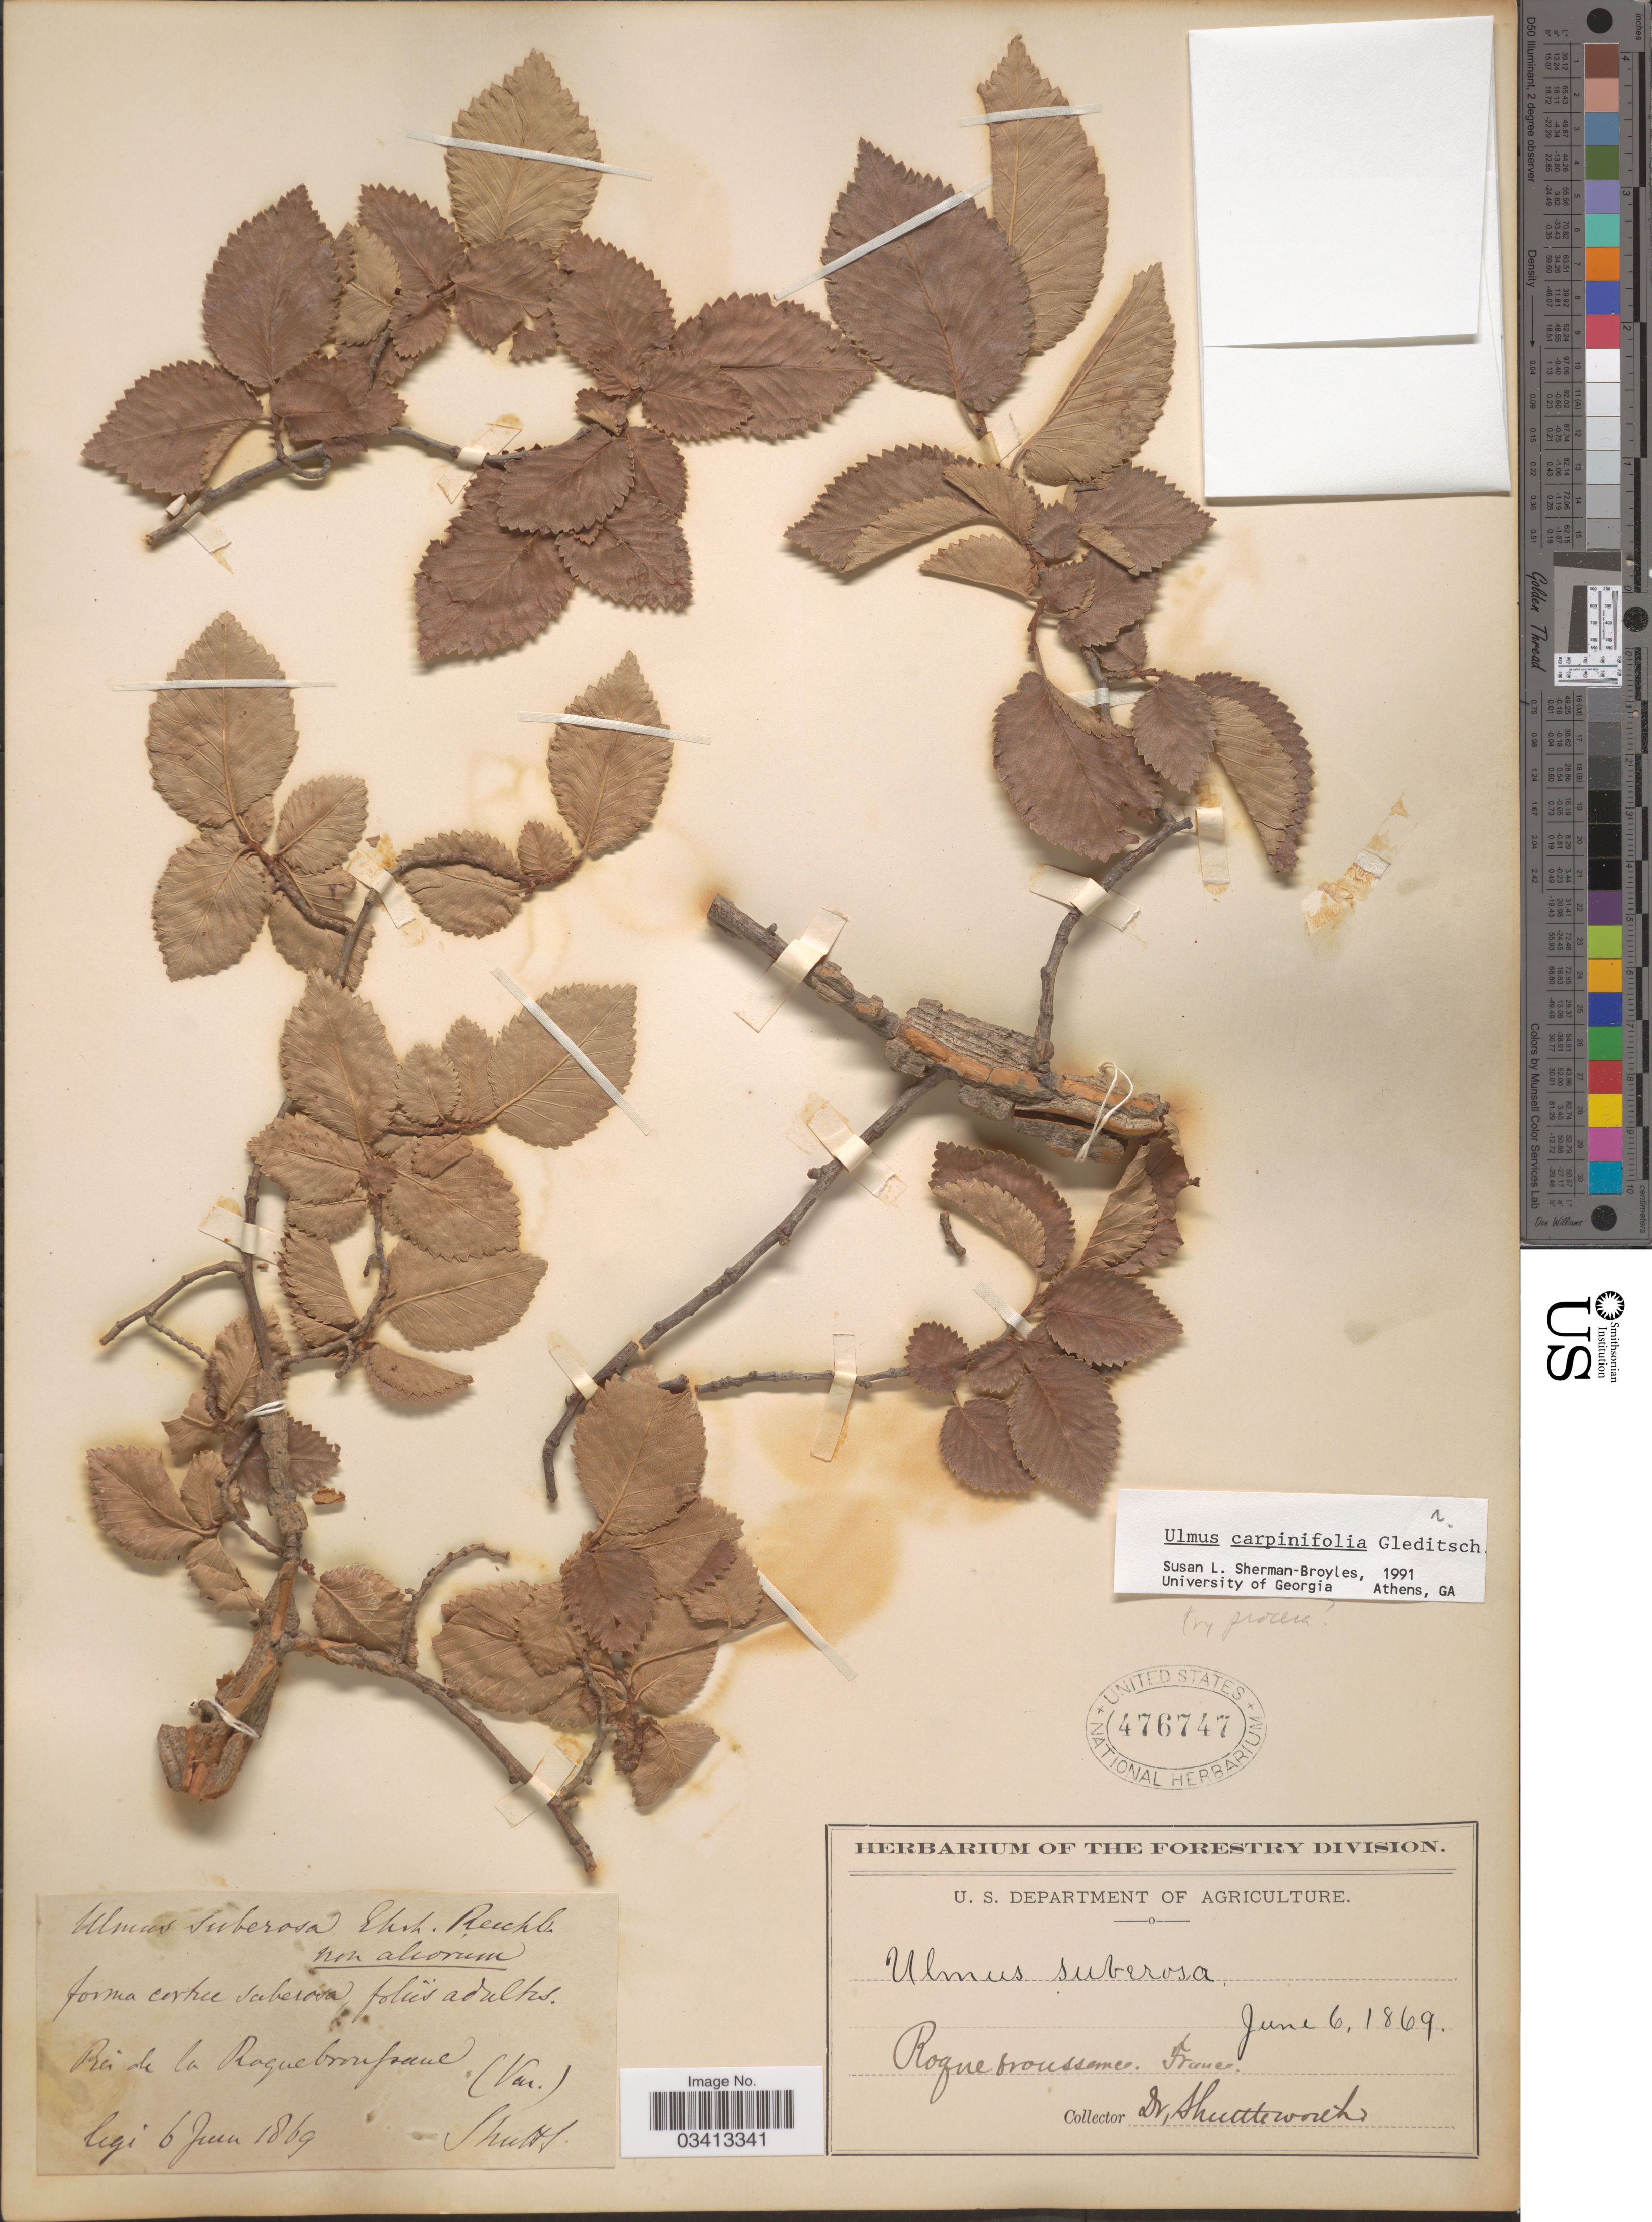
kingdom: Plantae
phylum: Tracheophyta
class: Magnoliopsida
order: Rosales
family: Ulmaceae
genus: Ulmus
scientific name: Ulmus carpinifolia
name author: Gled.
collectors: -. Shuttleworth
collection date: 1869-06-06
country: France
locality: Rei [interpreted] de la Roquebroussane.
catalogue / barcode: US 476747